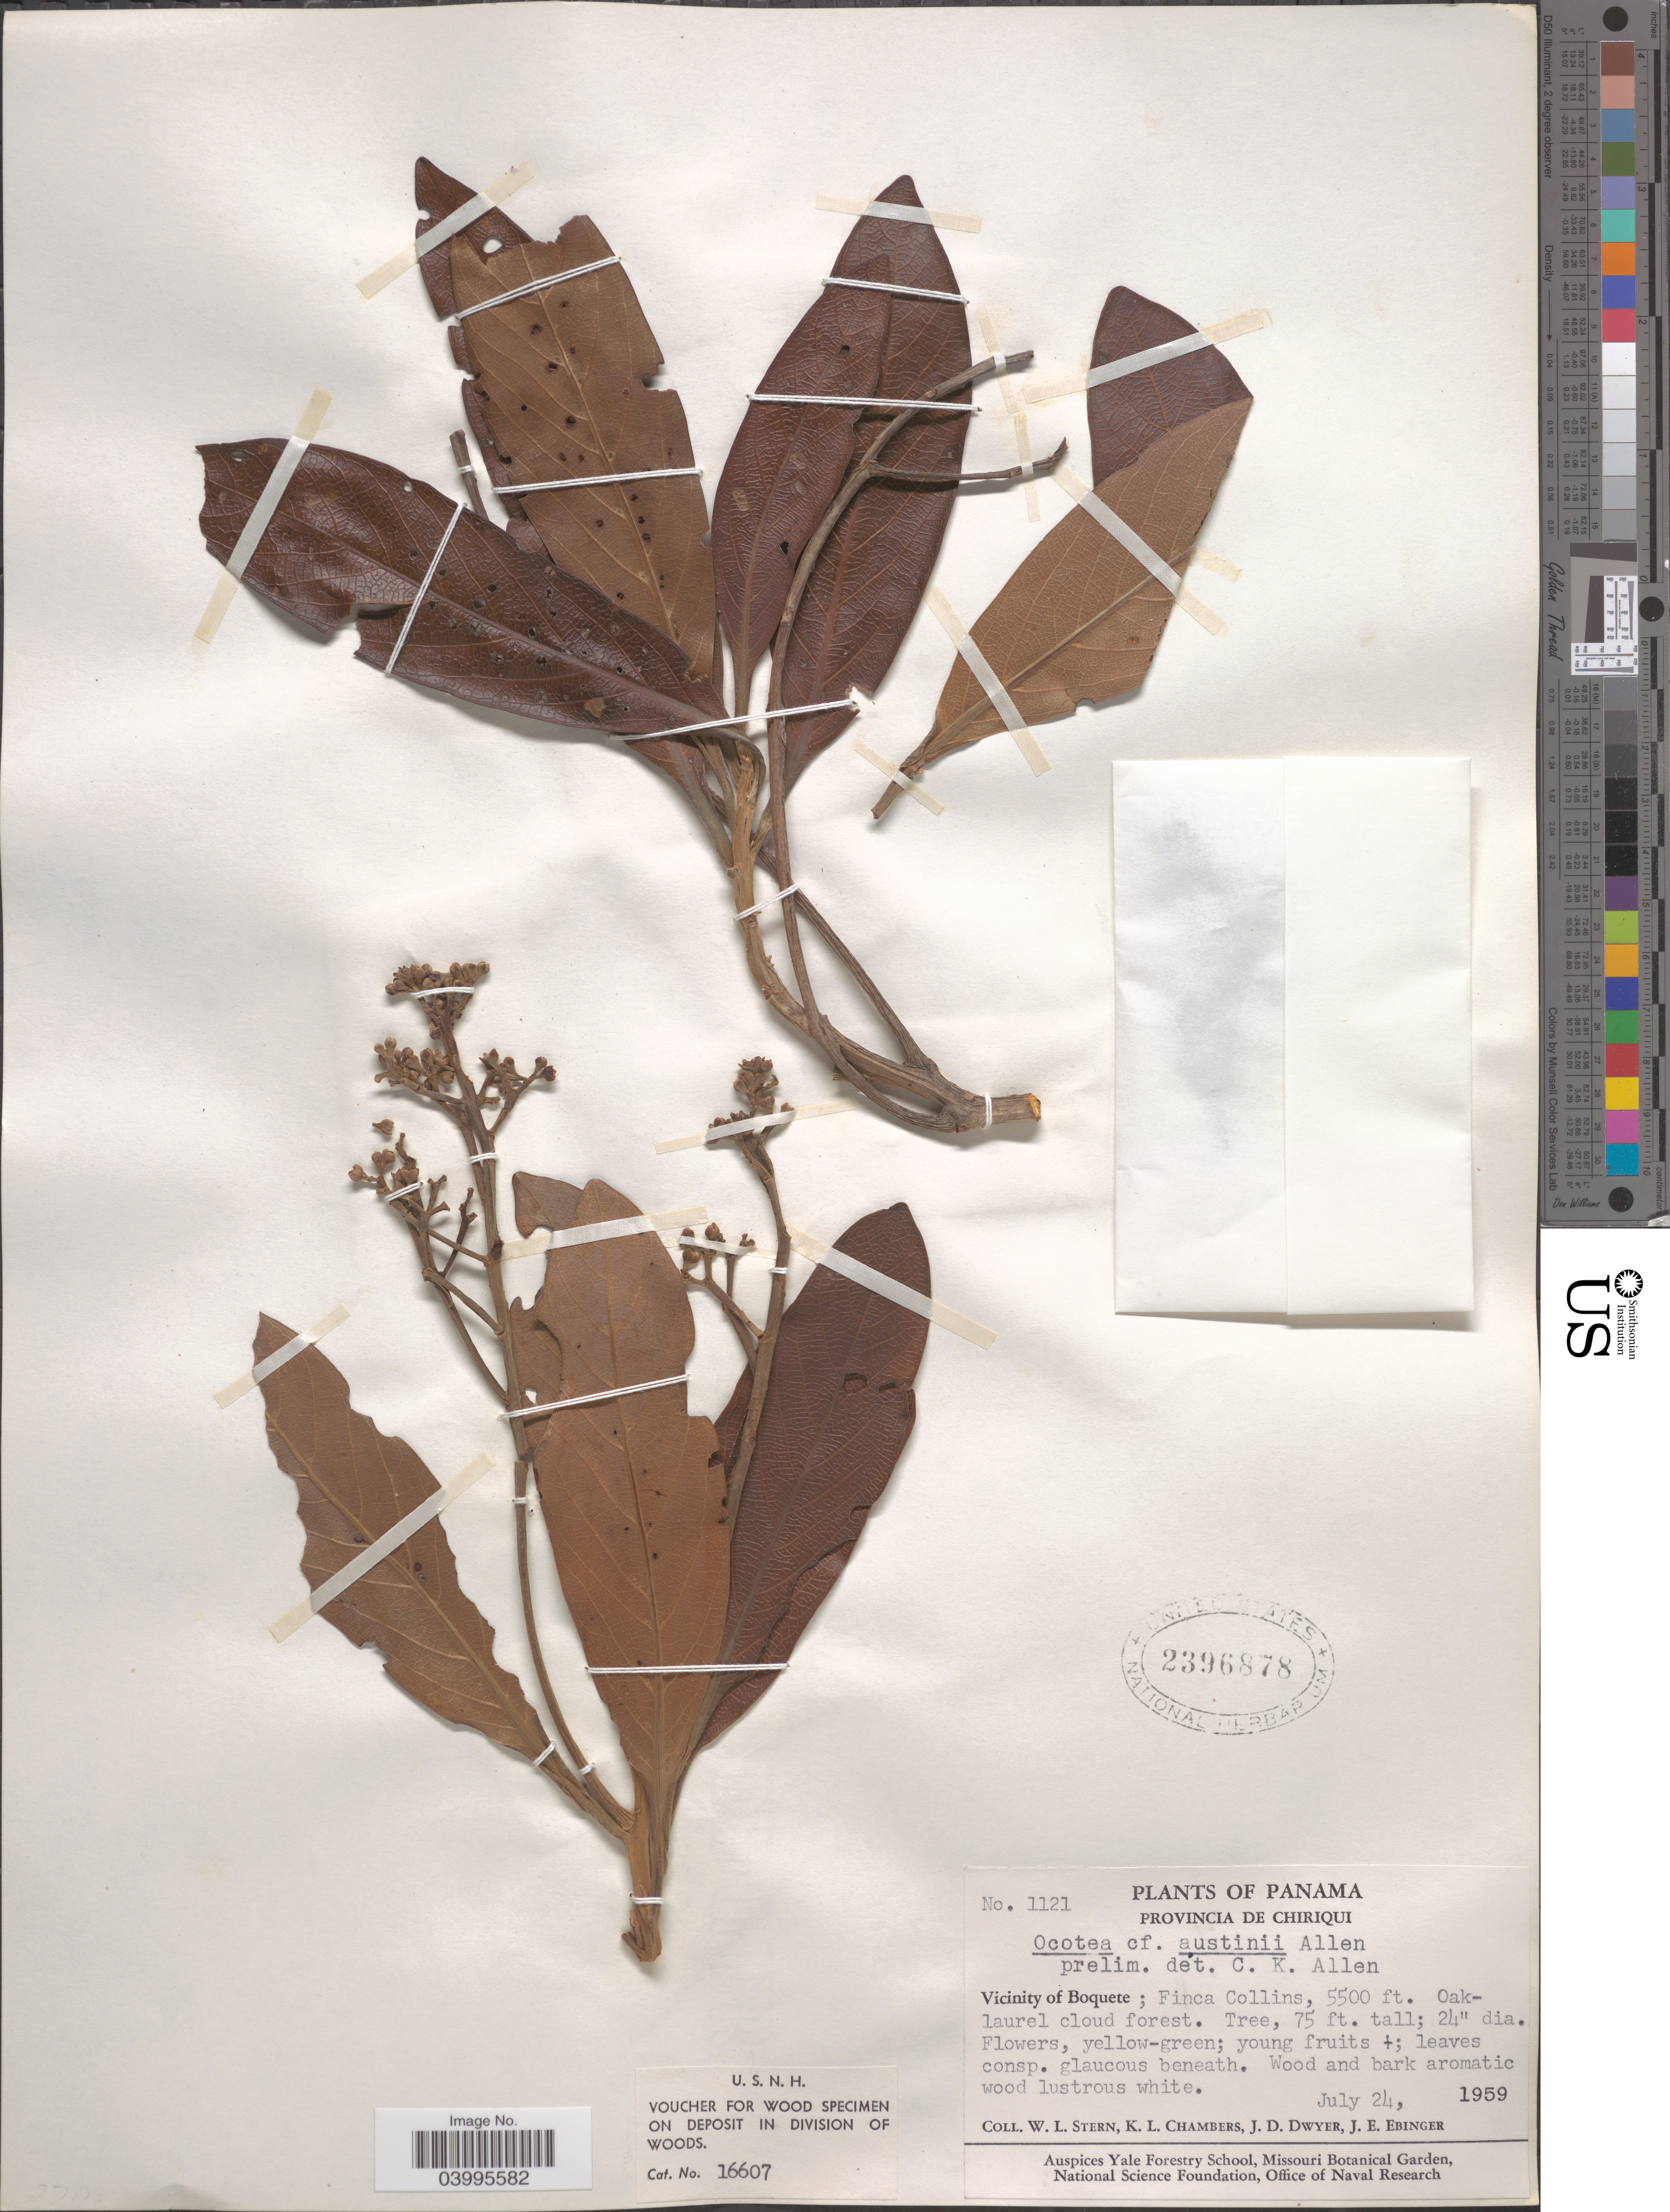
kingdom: Plantae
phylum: Tracheophyta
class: Magnoliopsida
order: Laurales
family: Lauraceae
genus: Ocotea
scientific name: Ocotea austinii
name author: C.K. Allen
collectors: W. L. Stern, K. Chambers, J. D. Dwyer & J. Ebinger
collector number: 1121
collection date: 1959-07-24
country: Panama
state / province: Chiriqui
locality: Vicinity of Boquete: Finca Collins. Oak-laurel cloud forest.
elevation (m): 1676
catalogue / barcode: US 2396878